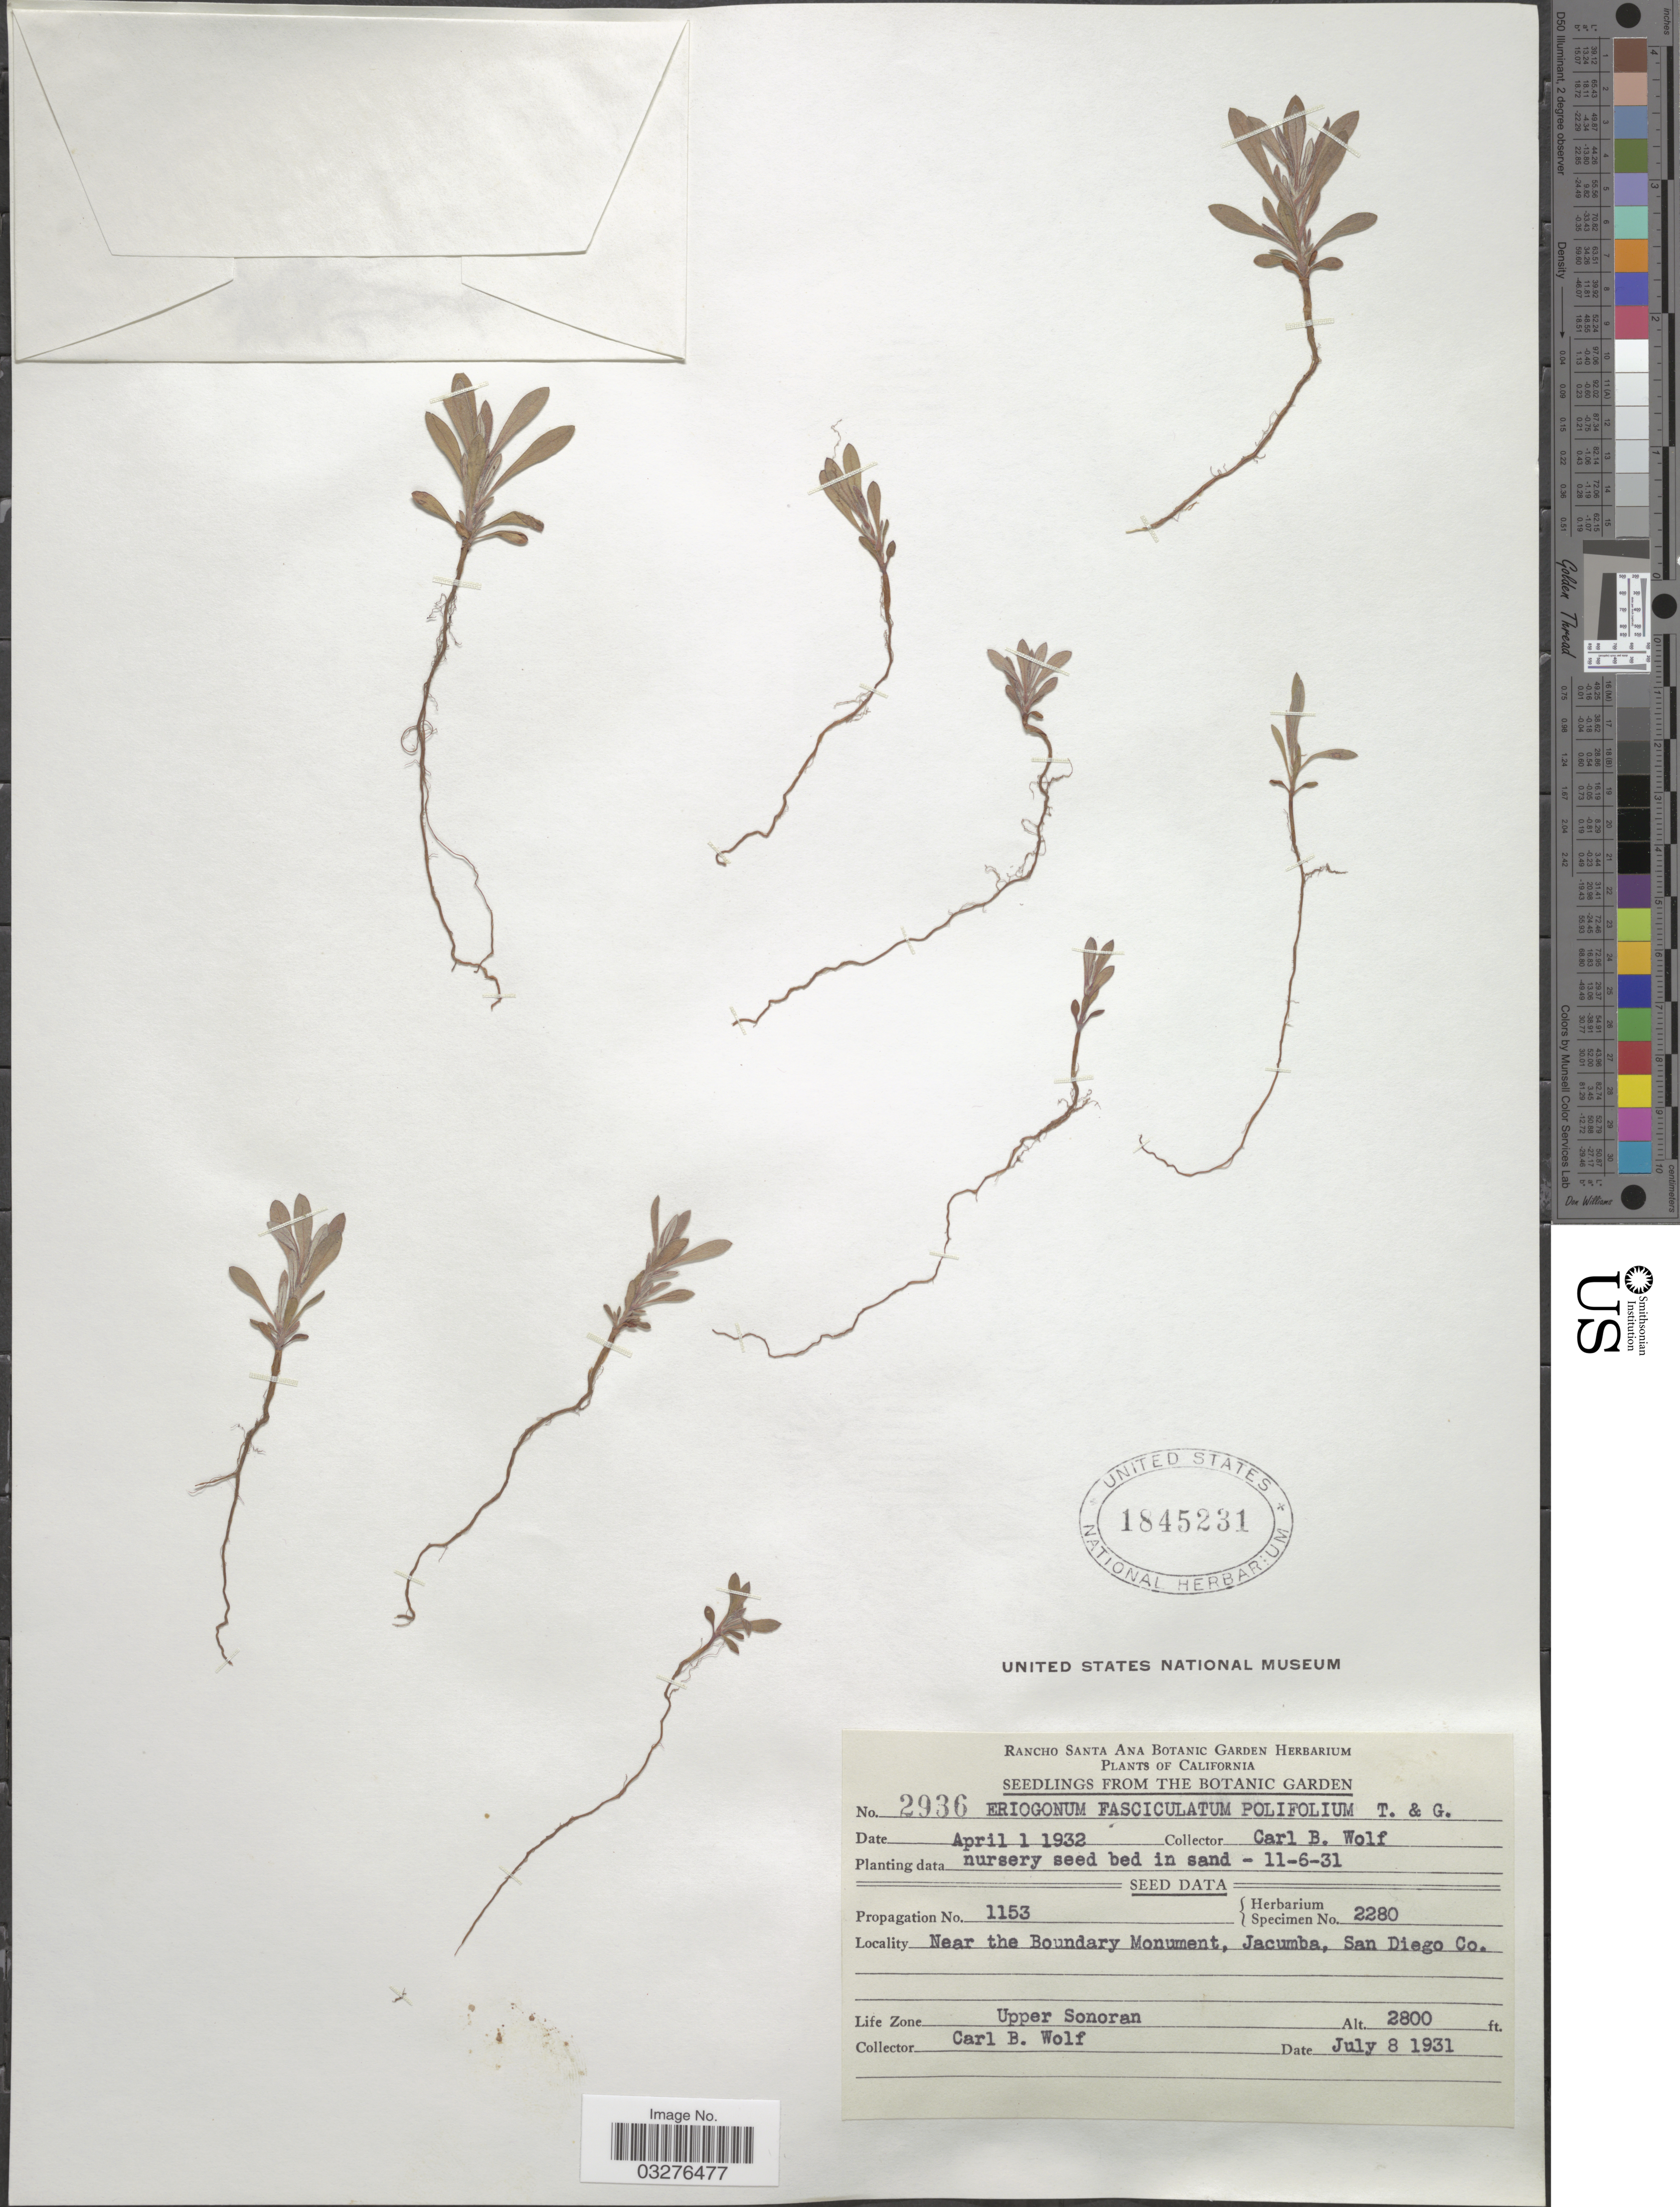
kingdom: Plantae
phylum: Tracheophyta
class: Magnoliopsida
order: Caryophyllales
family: Polygonaceae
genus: Eriogonum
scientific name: Eriogonum fasciculatum var. polifolium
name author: (Benth.) Torr. & A. Gray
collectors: C. B. Wolf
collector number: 2936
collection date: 1931-07-08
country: United States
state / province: California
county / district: San Diego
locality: Near the Boundary Monument, Jacumba, San Diego Co.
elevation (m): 853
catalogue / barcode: US 1845231